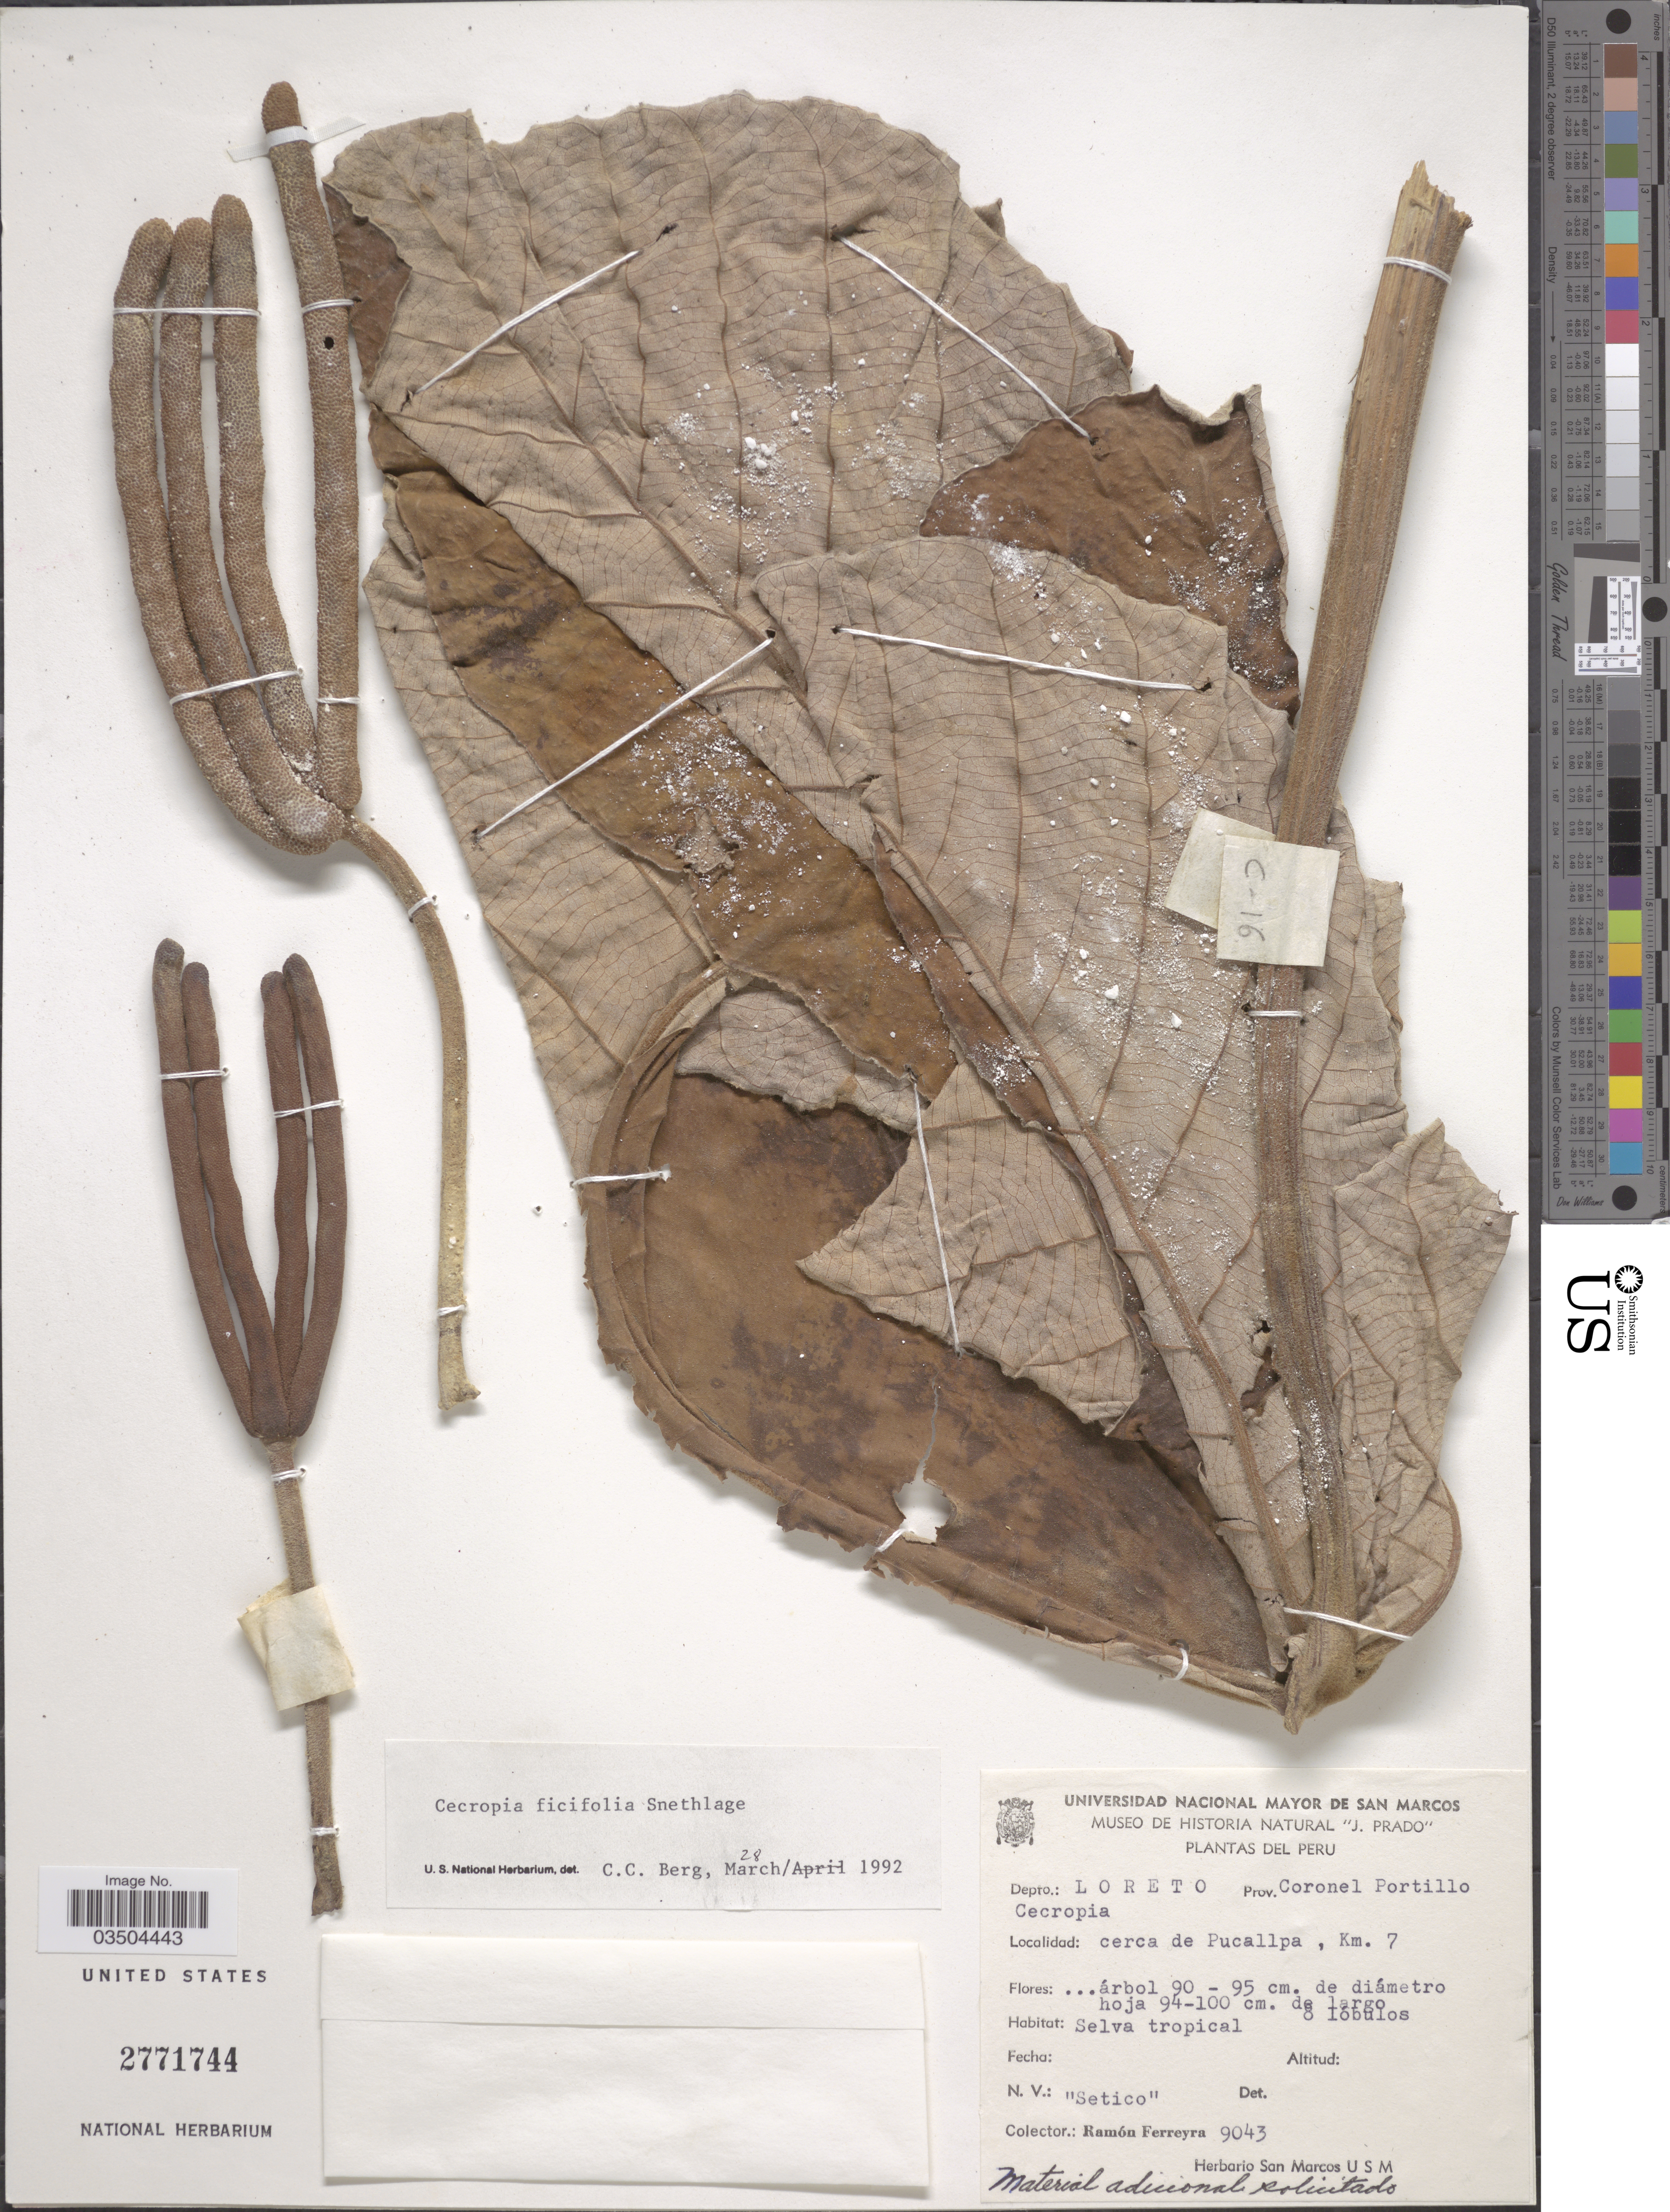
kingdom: Plantae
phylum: Tracheophyta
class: Magnoliopsida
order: Rosales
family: Urticaceae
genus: Cecropia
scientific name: Cecropia ficifolia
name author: Snethlage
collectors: R. A. Ferreyra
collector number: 9043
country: Peru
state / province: Loreto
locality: Depto.: Loreto, Prov. Coronel Portillo. Cerca de Pucallpa, Km. 7.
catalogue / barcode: US 2771744